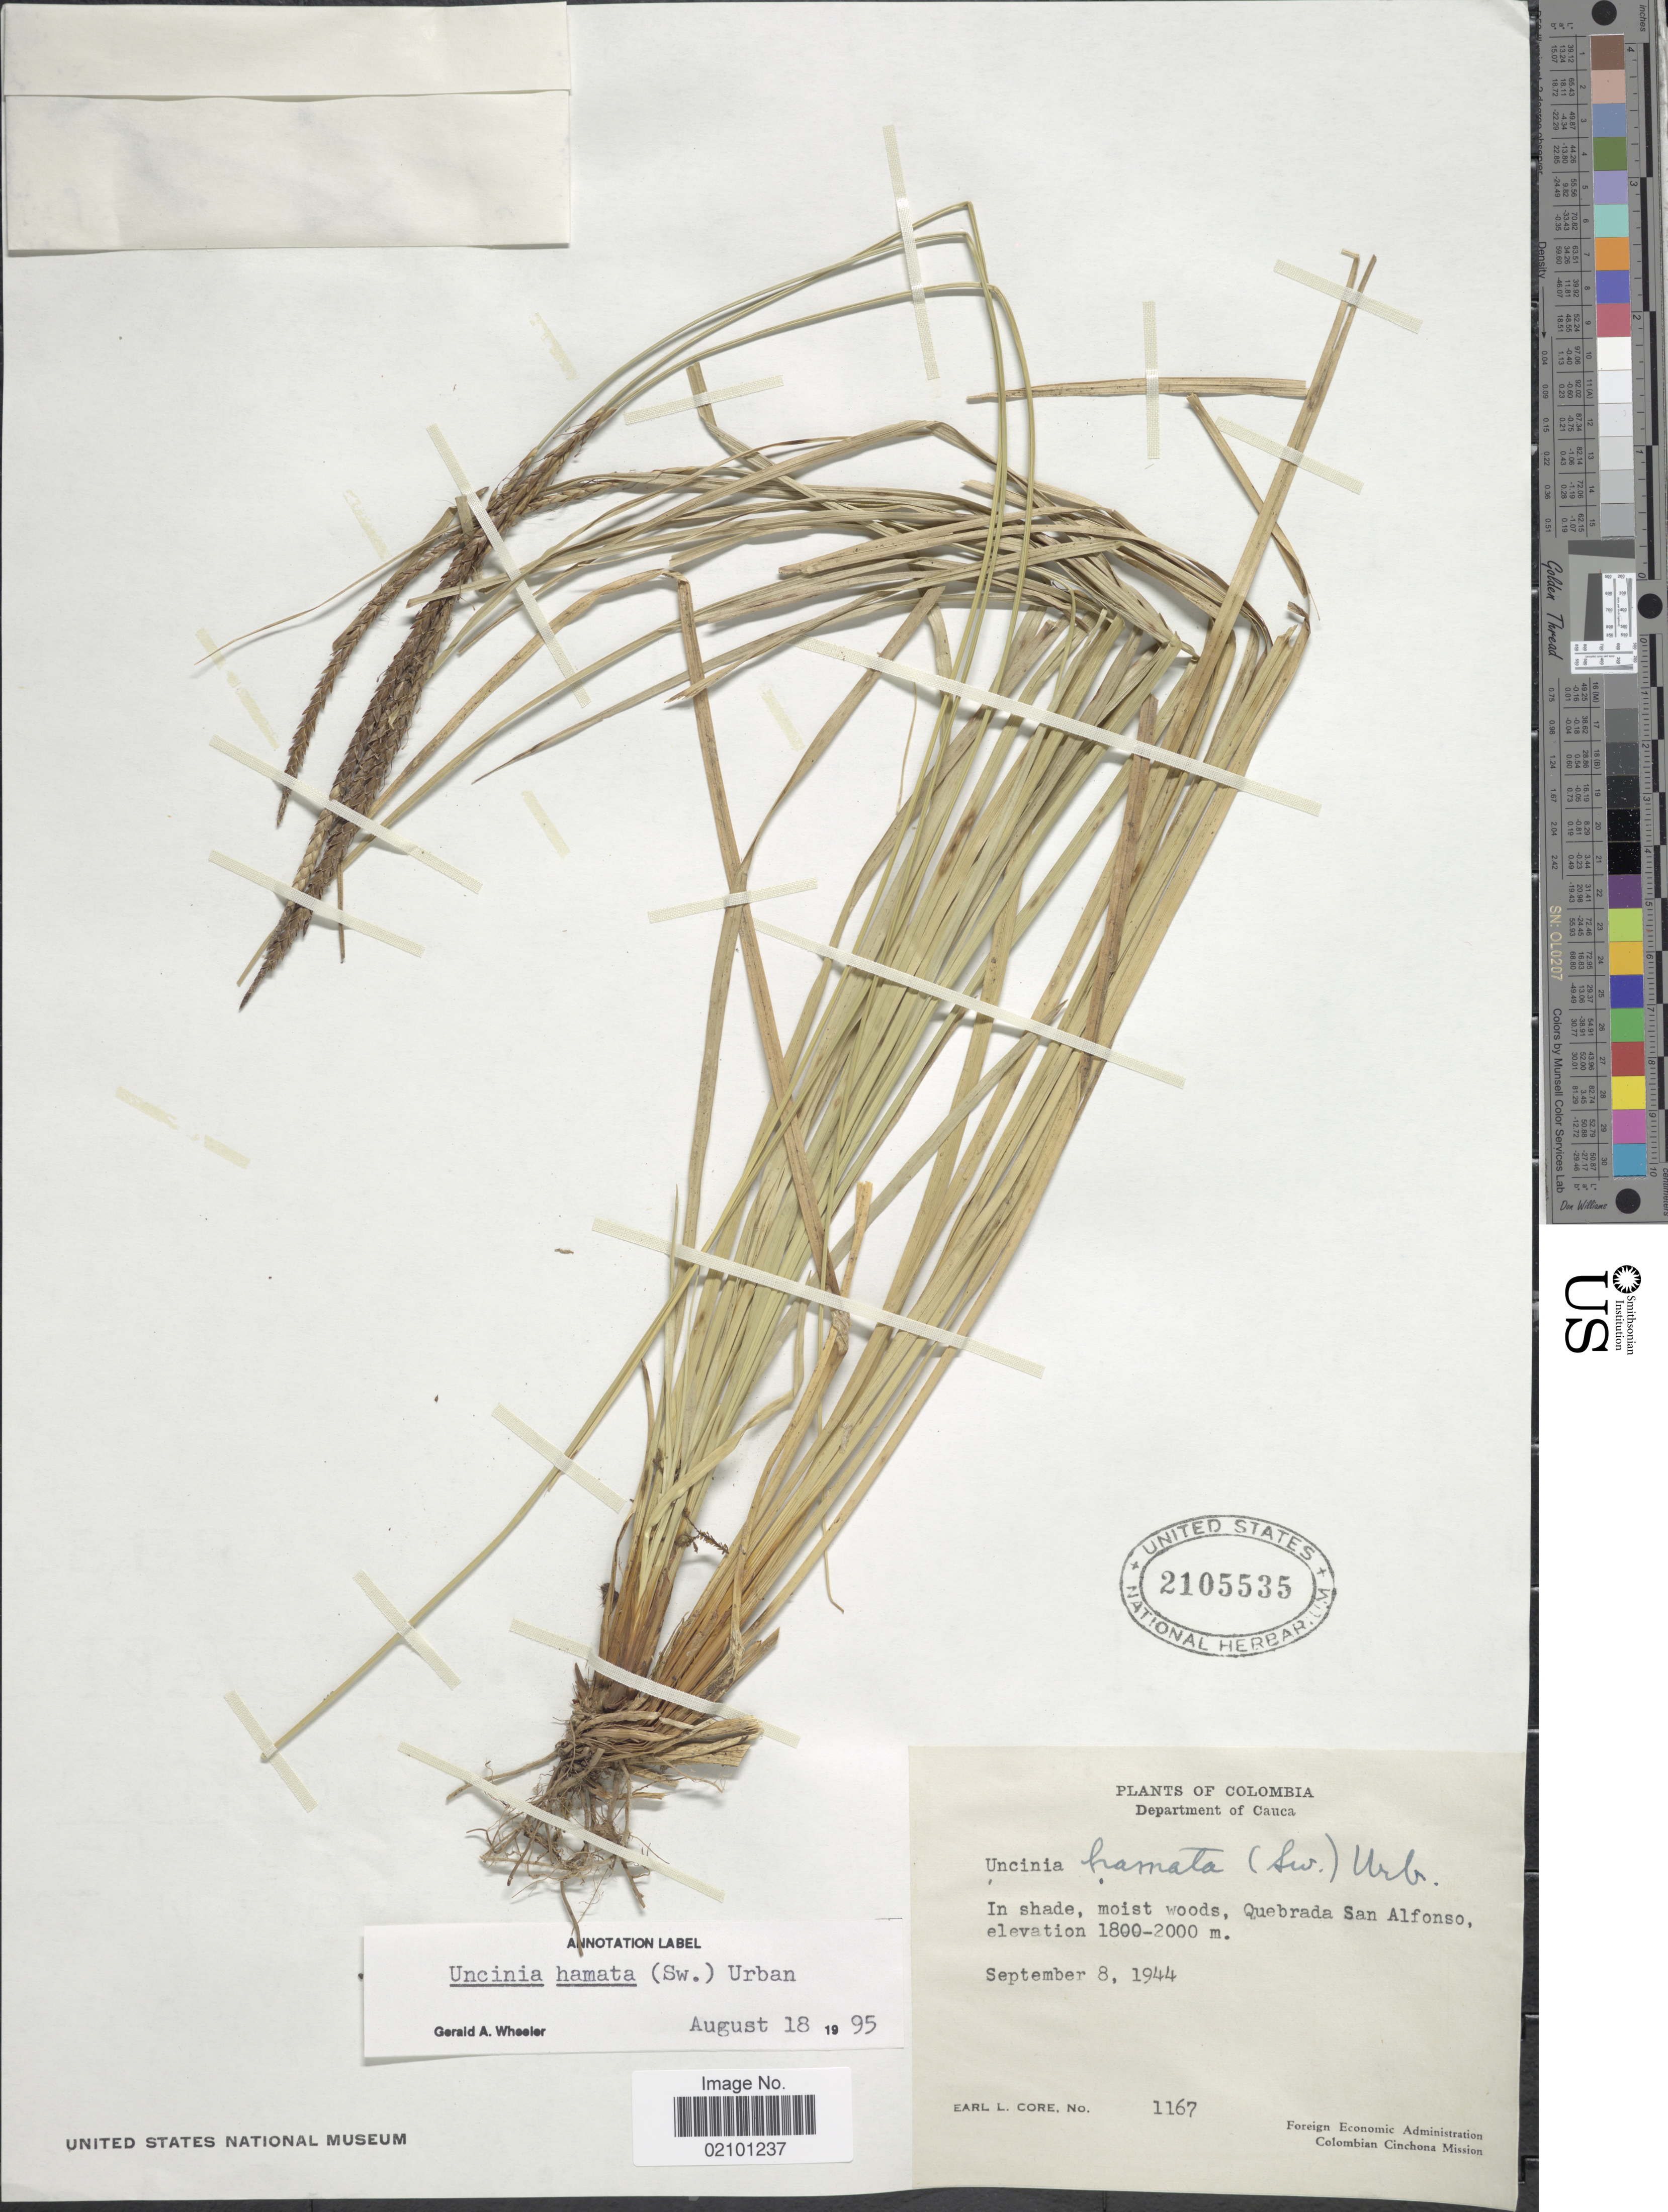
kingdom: Plantae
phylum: Tracheophyta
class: Liliopsida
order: Poales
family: Cyperaceae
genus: Carex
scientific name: Carex hamata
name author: Sw.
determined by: Strong, M. T., (US), Smithsonian Institution - National Museum of Natural History (UNITED STATES)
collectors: E. L. Core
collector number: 1167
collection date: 1944-09-08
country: Colombia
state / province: Cauca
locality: Department of Cauca. In shade, moist woods, Quebrada San Alfonso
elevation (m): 1800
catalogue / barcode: US 2105535